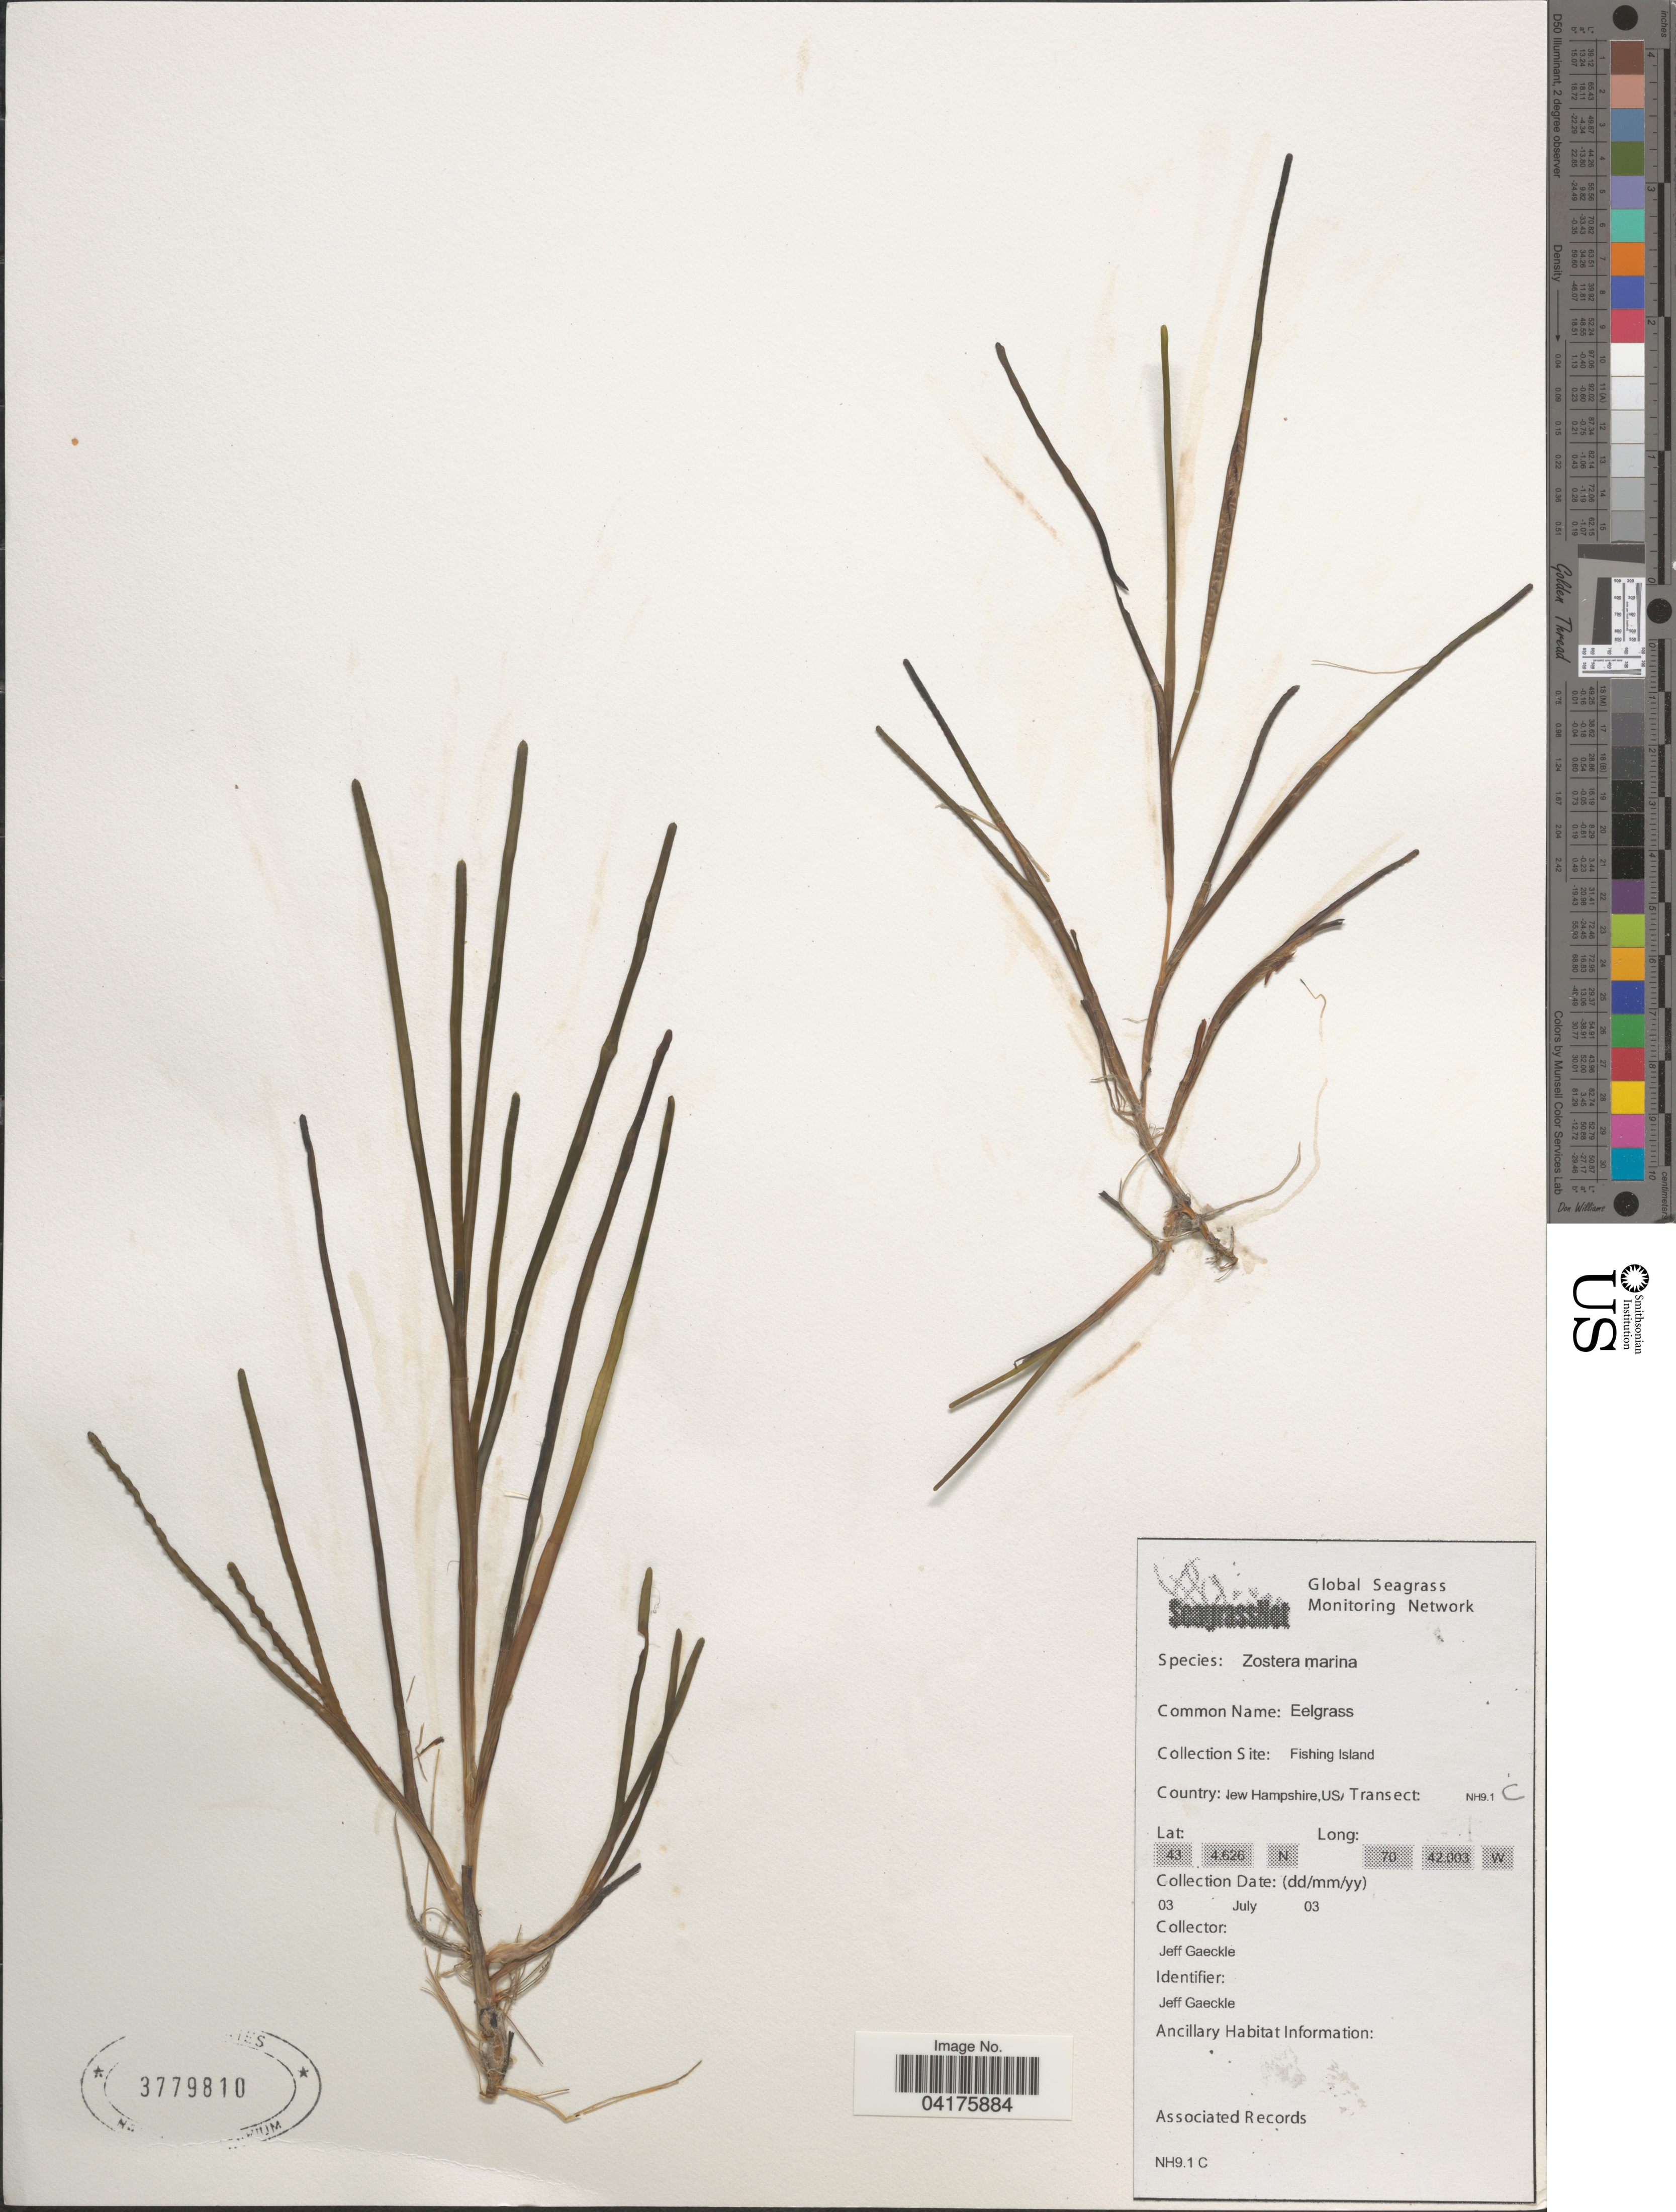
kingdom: Plantae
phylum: Tracheophyta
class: Liliopsida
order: Alismatales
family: Zosteraceae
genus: Zostera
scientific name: Zostera marina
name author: L.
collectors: J. Gaeckle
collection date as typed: Transcribed d/m/y: 3/7/3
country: United States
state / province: New Hampshire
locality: Fishing Island.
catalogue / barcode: US 3779810